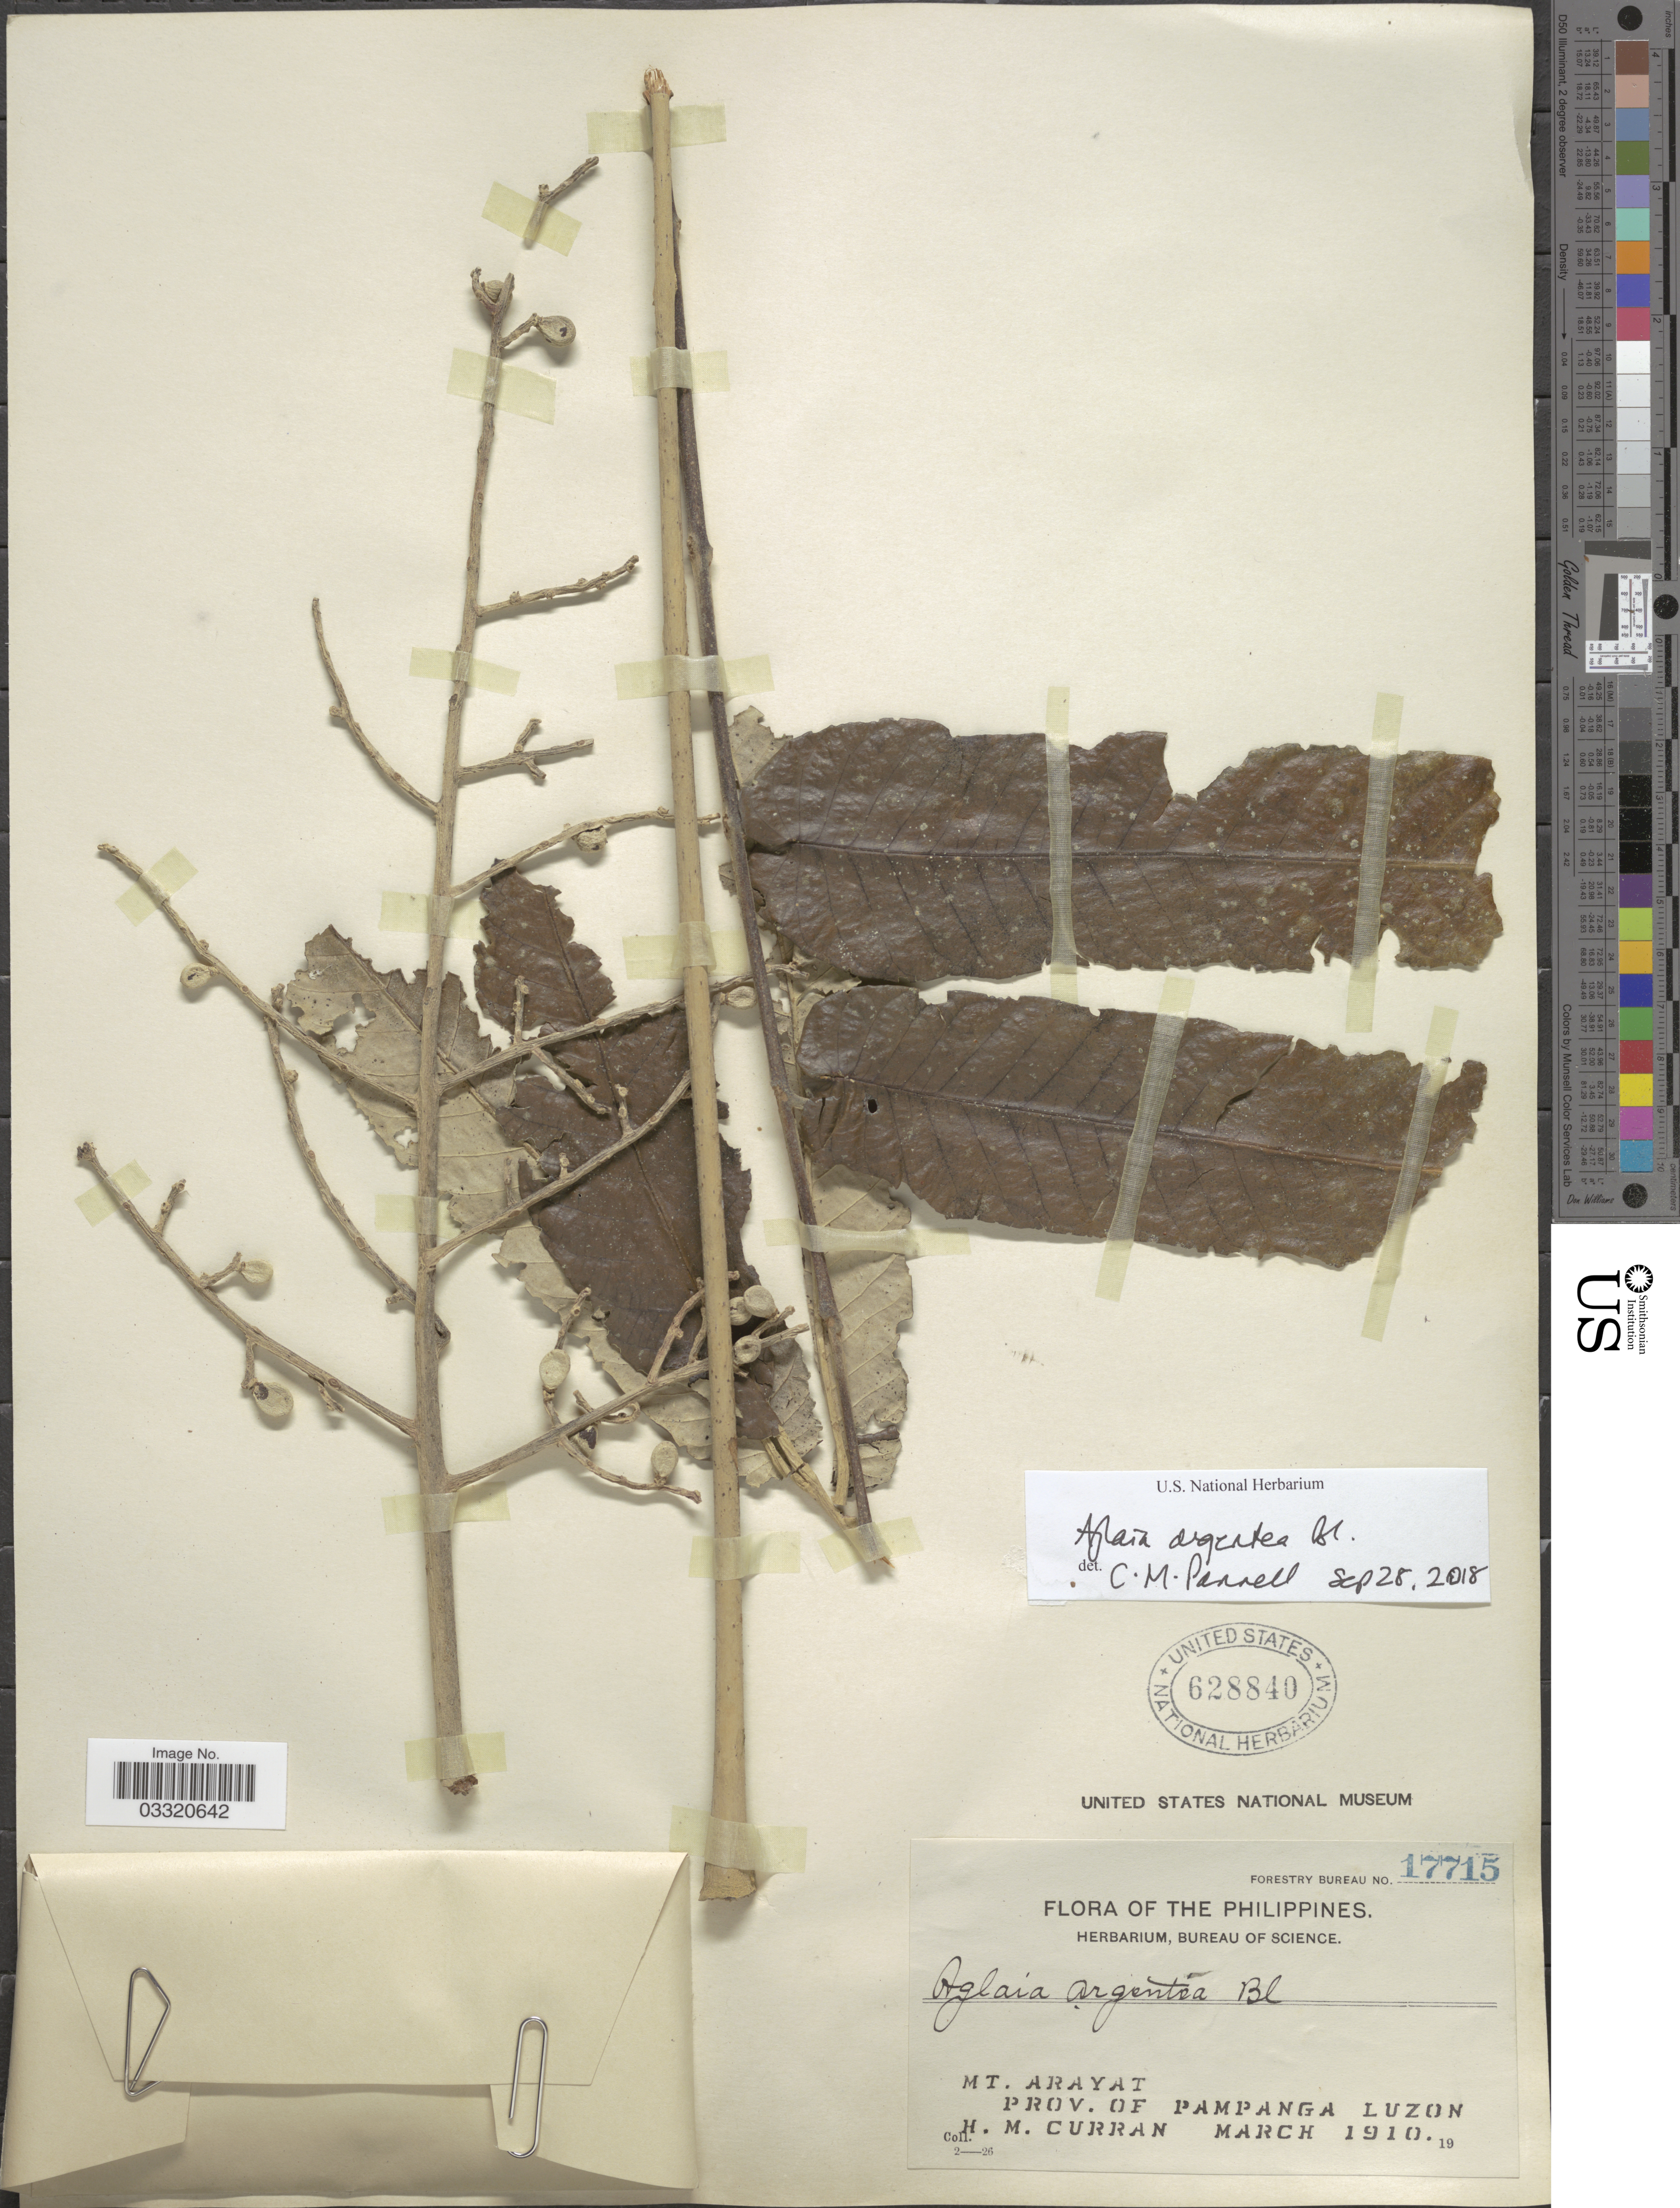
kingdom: Plantae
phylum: Tracheophyta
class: Magnoliopsida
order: Sapindales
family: Meliaceae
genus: Aglaia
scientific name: Aglaia argentea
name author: Blume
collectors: H. M. Curran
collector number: Forestry Bureau 17715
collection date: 1910-03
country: Philippines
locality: Mt. Arayat. Prov. of Pampanga Luzon.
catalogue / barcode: US 628840